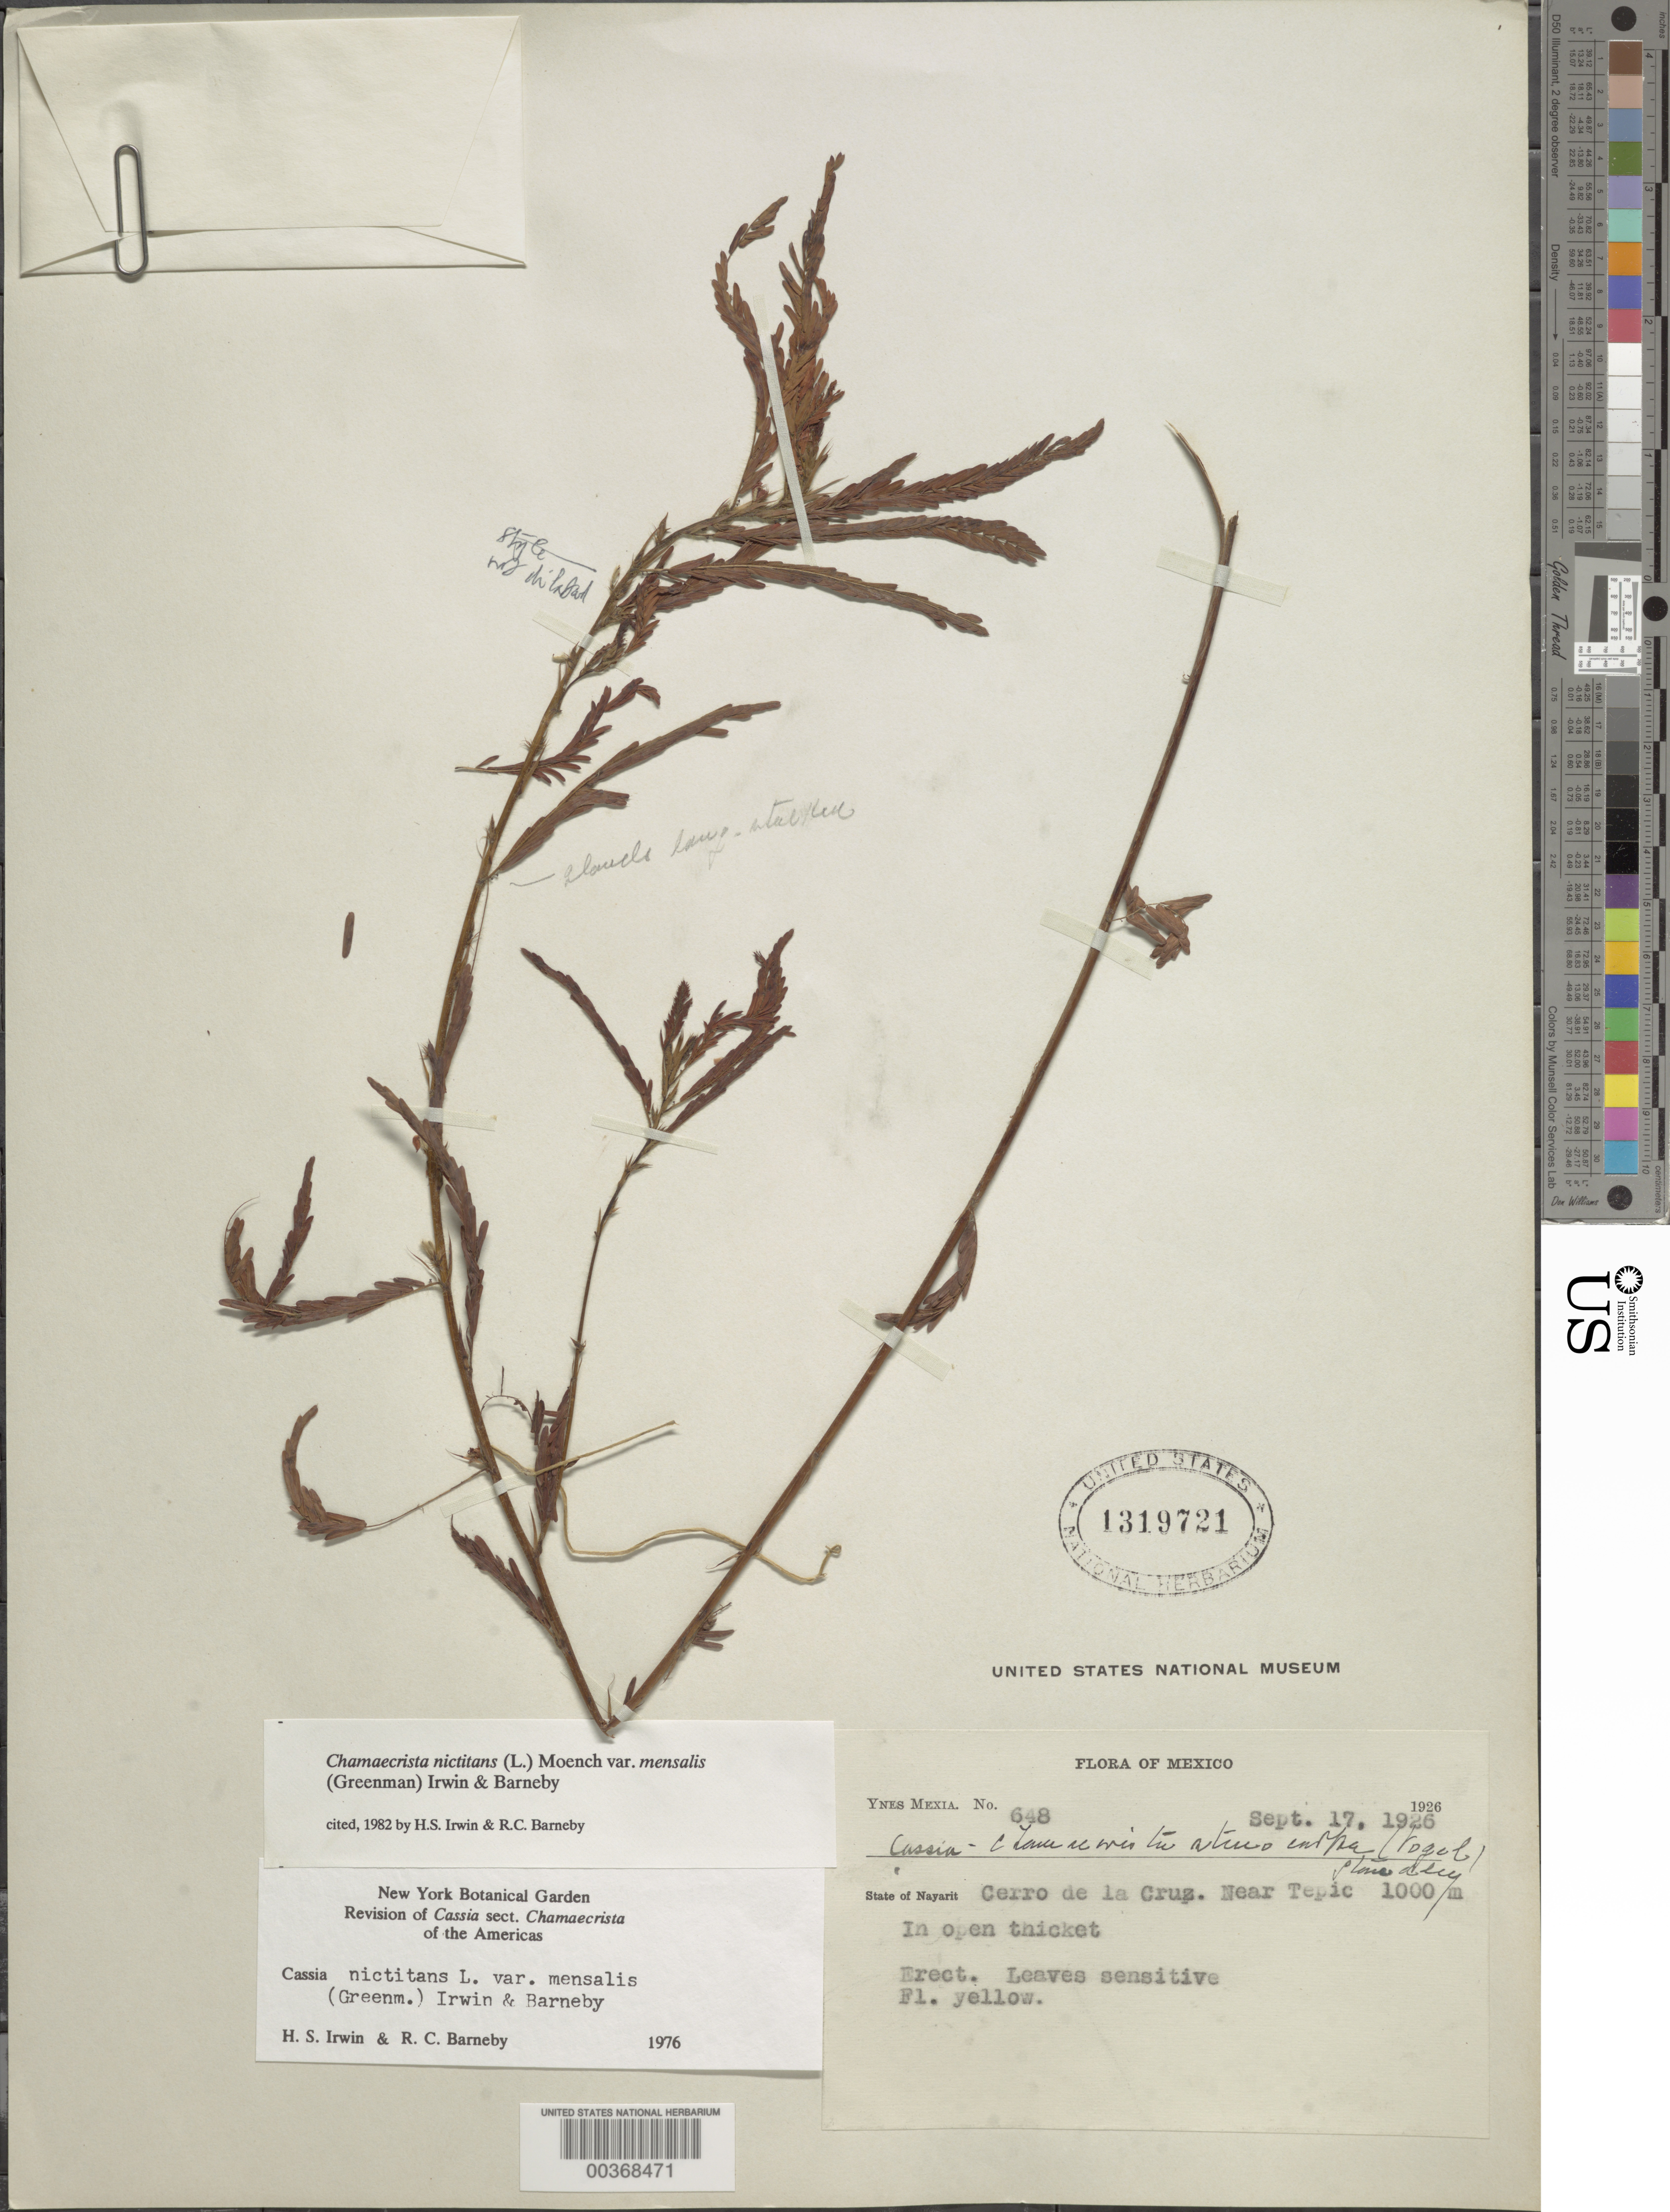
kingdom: Plantae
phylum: Tracheophyta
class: Magnoliopsida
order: Fabales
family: Fabaceae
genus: Chamaecrista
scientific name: Chamaecrista nictitans var. mensalis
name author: (Greenm.) H.S. Irwin & Barneby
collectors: Y. Mexia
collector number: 648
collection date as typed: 17 Sep 1926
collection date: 1926-09-17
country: Mexico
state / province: Nayarit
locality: Cerro de la cruz; near Tepic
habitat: In open thicket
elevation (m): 1000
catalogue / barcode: US 1319721